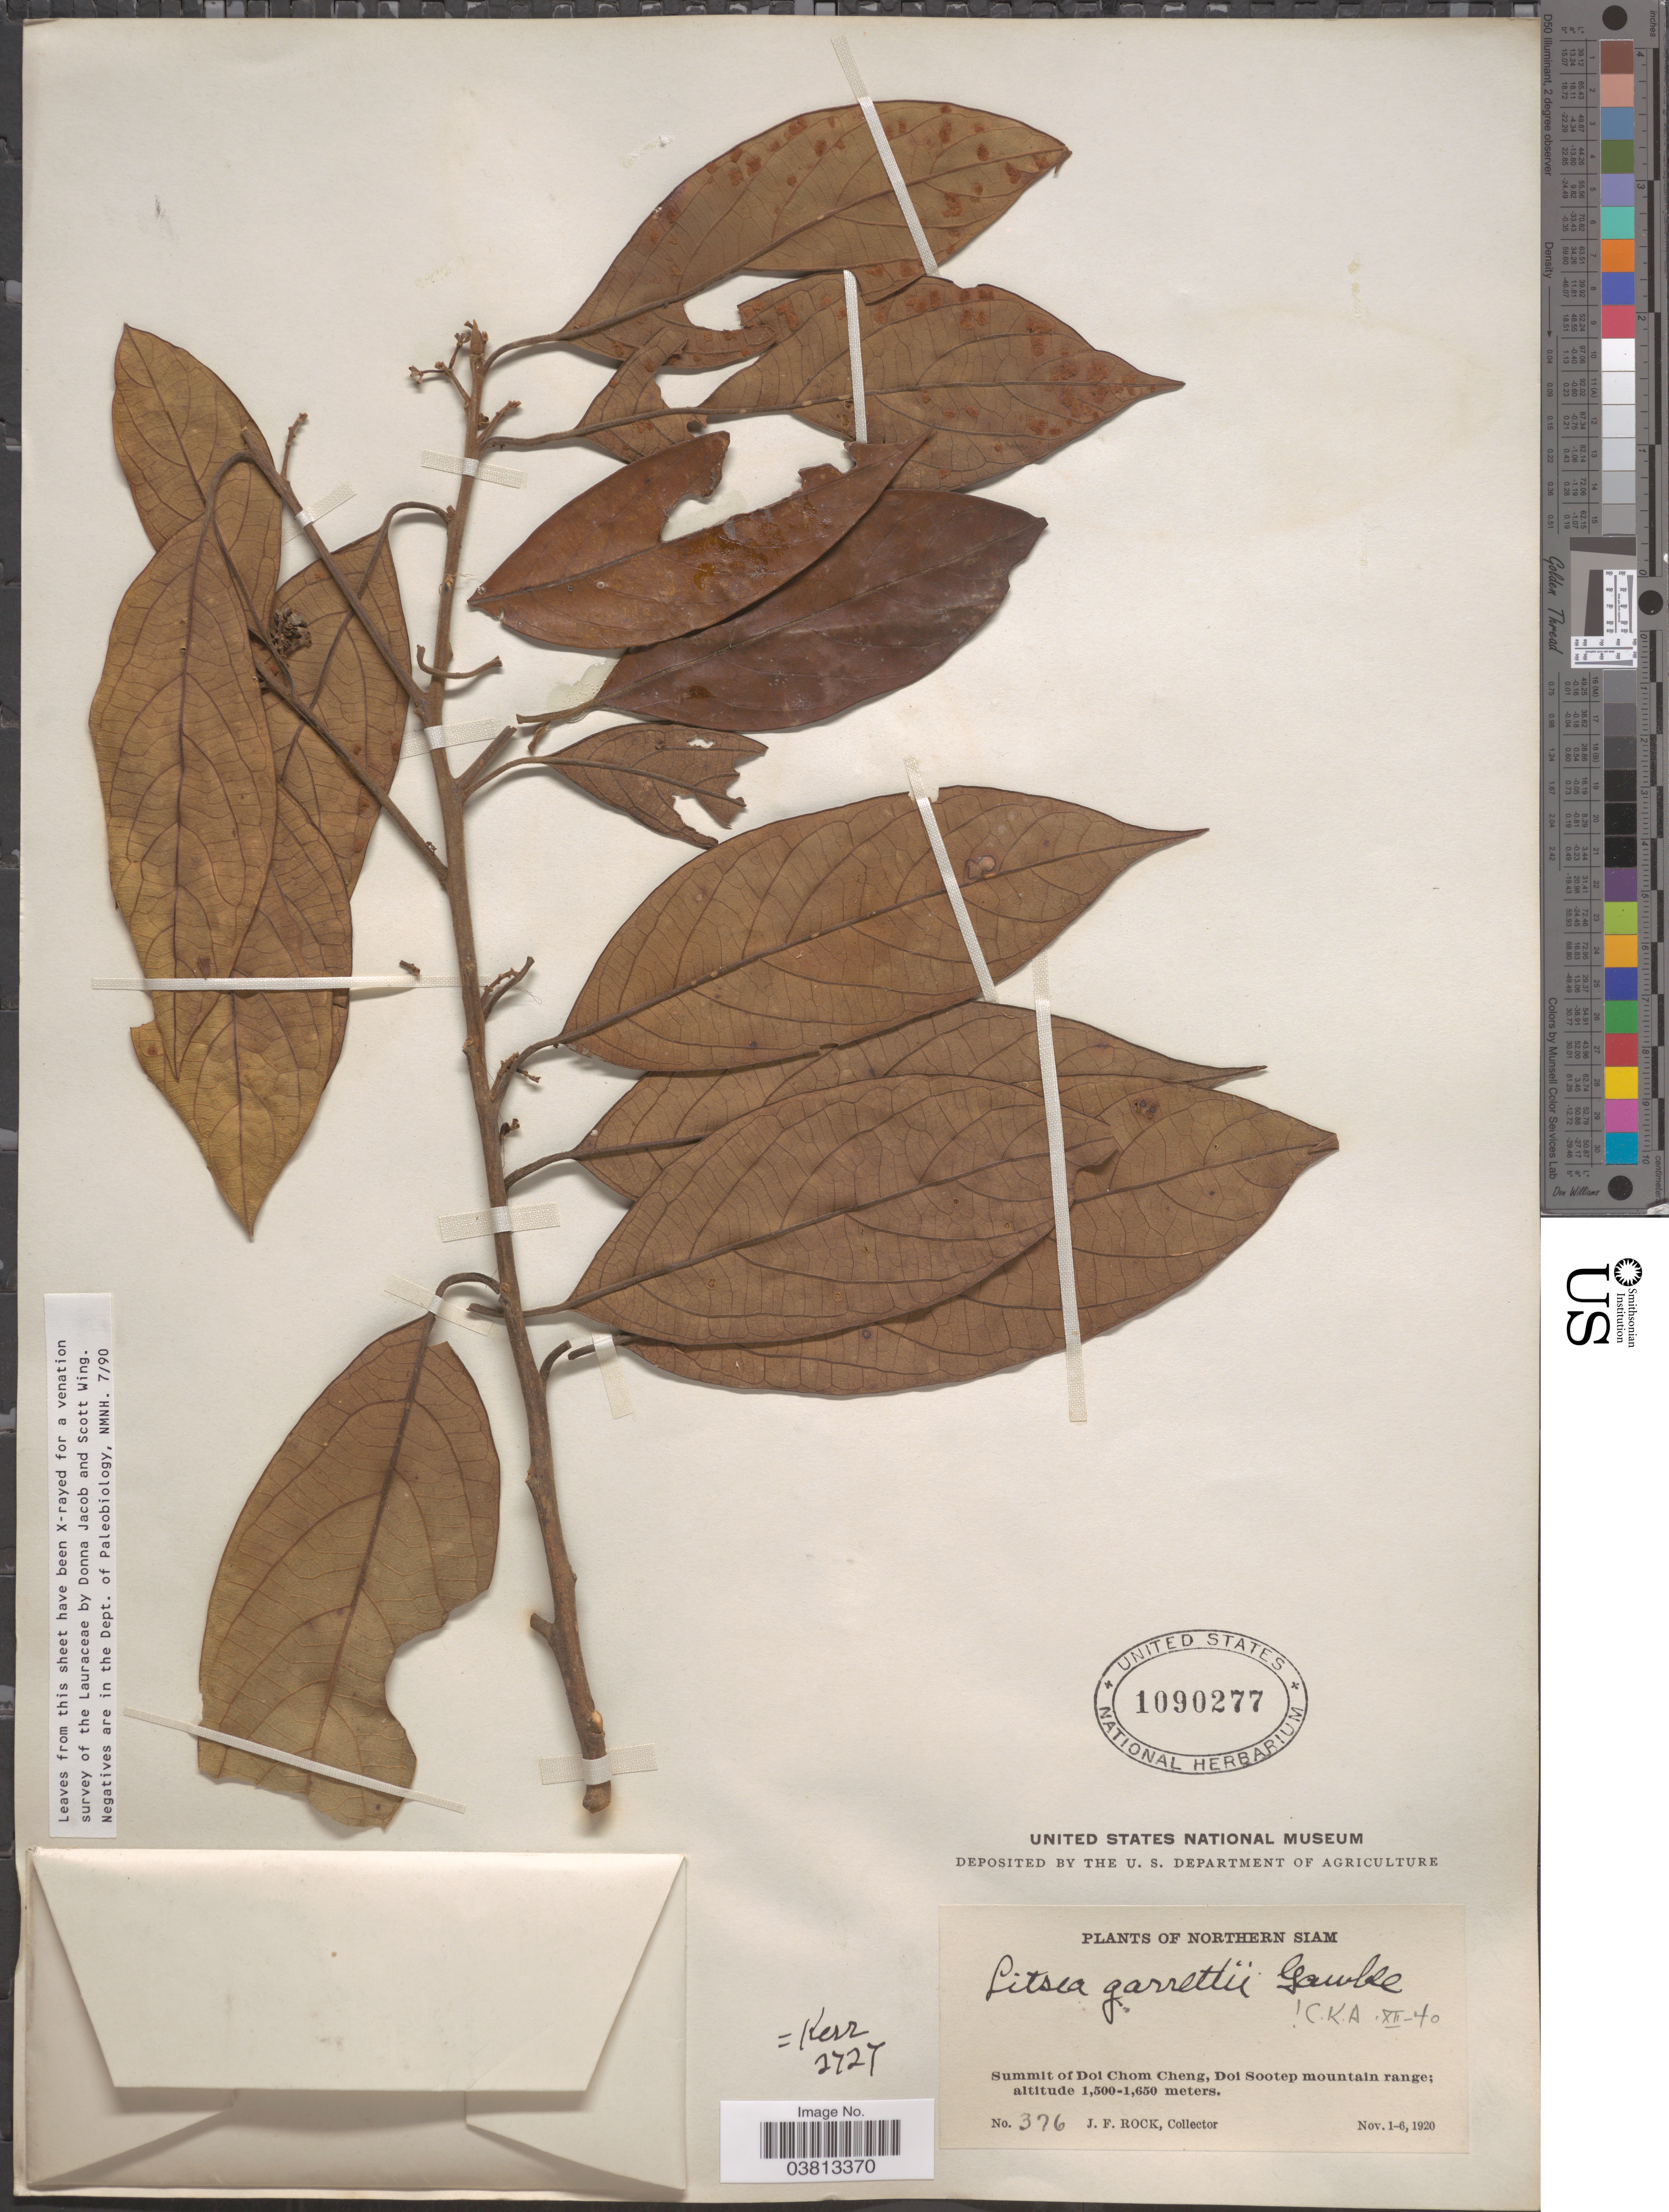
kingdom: Plantae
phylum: Tracheophyta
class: Magnoliopsida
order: Laurales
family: Lauraceae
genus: Litsea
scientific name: Litsea garrettii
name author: Gamble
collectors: J. Rock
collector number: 376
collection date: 1920-11-01/1920-11-06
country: Thailand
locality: Northern Siam. Summit of Doi Chom Cheng, Doi Sootep mountain range.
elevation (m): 1500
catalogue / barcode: US 1090277